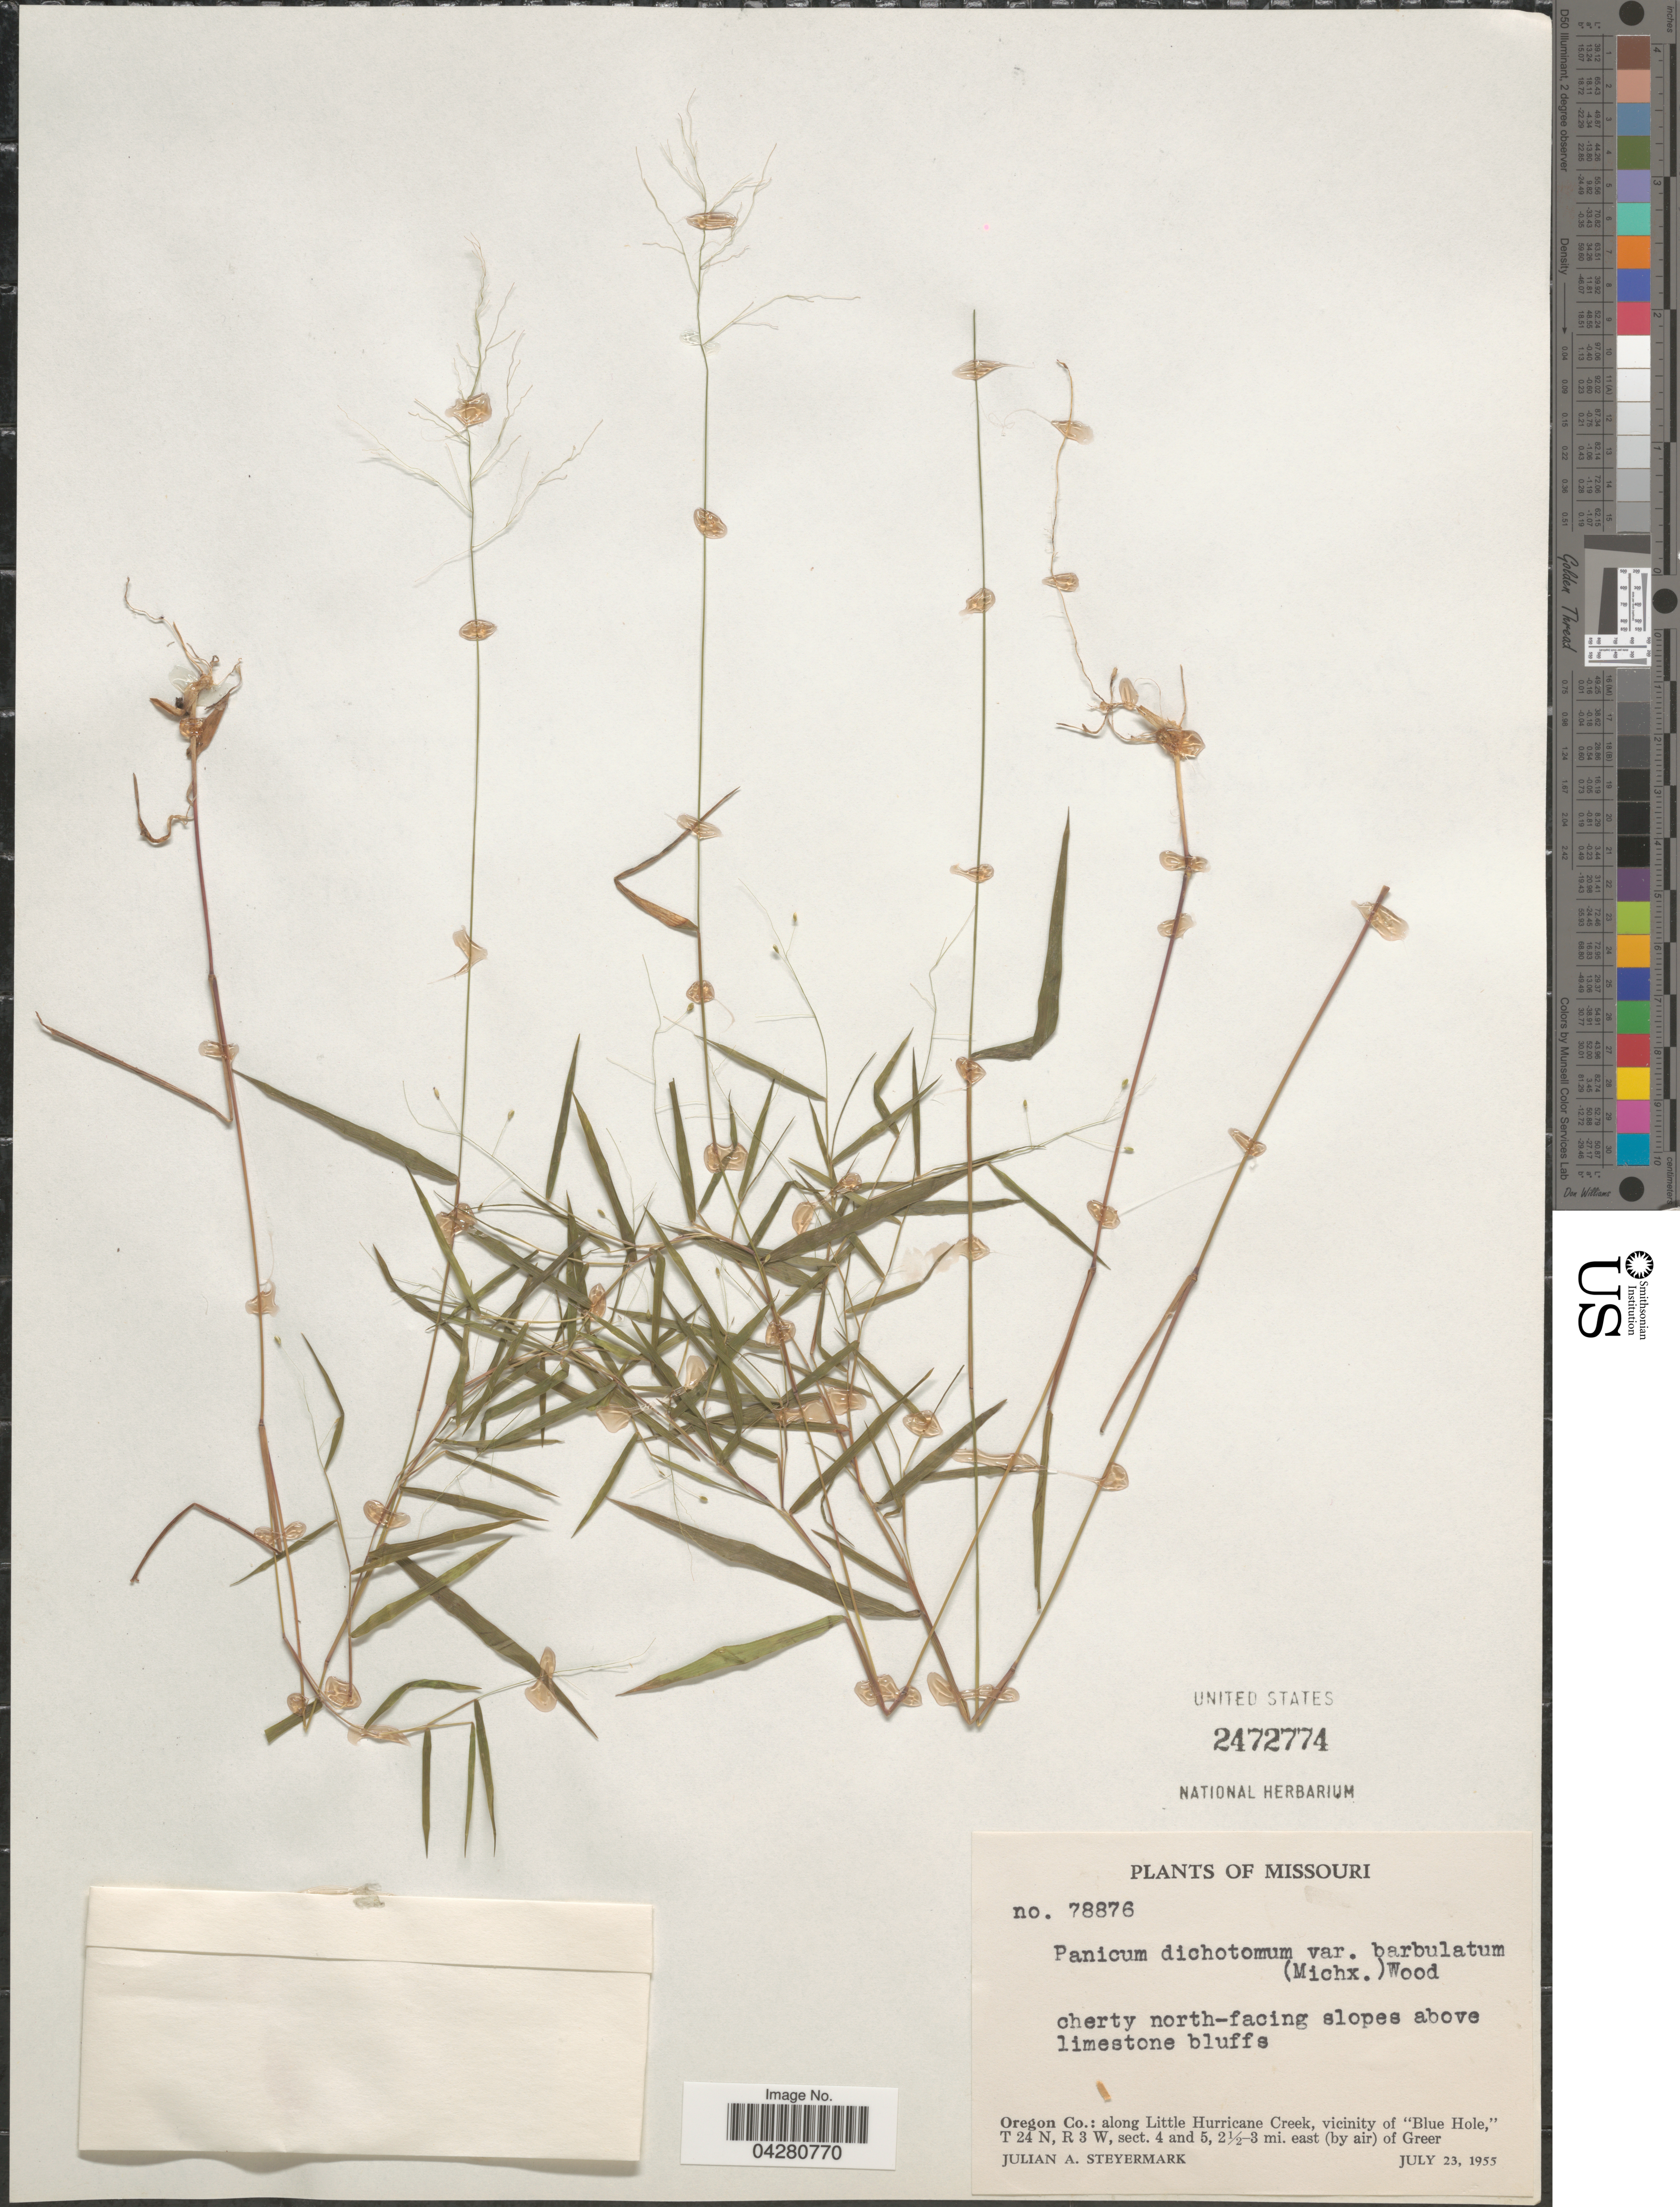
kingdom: Plantae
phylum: Tracheophyta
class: Liliopsida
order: Poales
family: Poaceae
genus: Dichanthelium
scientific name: Dichanthelium dichotomum var. dichotomum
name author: (L.) Gould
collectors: J. Steyermark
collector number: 78876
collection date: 1955-07-23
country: United States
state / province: Missouri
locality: Cherty north-facing slopes above limestone bluffs. Oregon Co.: along Little Hurricane Creek, vicinity of "Blue Hole," T 24 N, R 3 W, sect. 4 and 5, 2½-3 mi. east (by air) of Greer.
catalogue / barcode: US 2472774